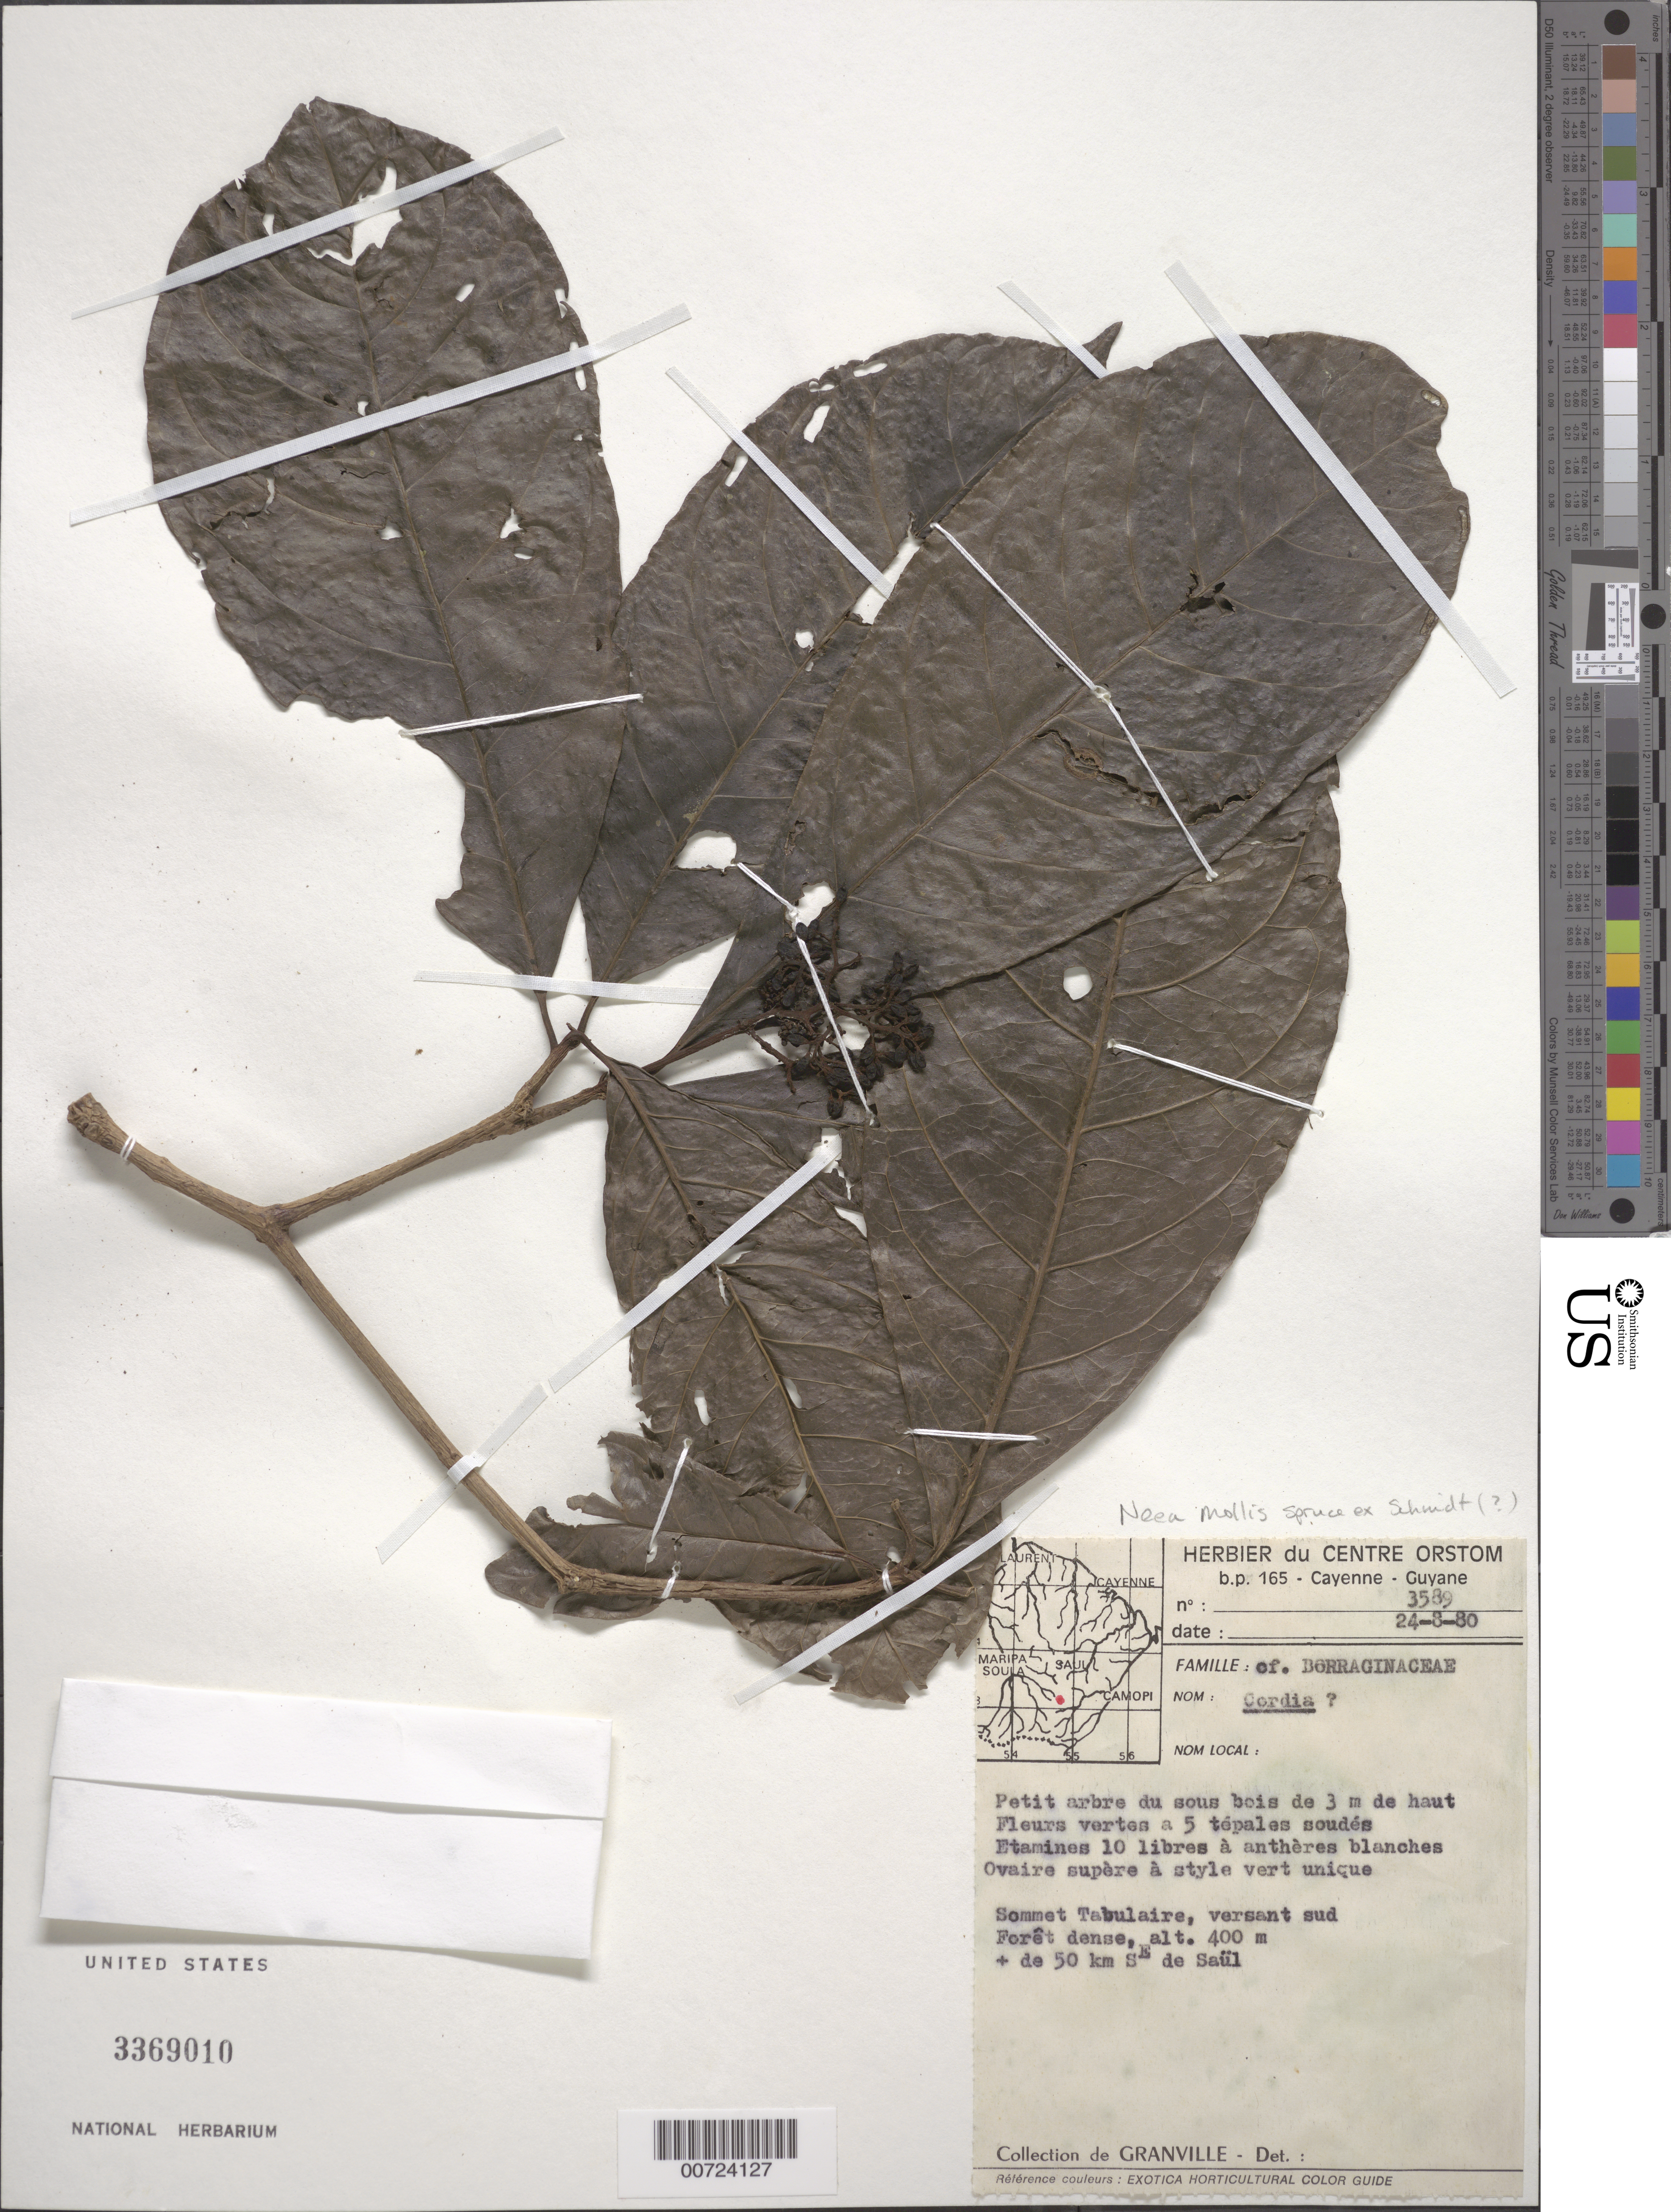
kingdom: Plantae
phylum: Tracheophyta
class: Magnoliopsida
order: Boraginales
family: Cordiaceae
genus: Cordia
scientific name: Cordia naidophila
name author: I.M. Johnst.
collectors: J.-J. de Granville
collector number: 3589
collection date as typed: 24-Aug-80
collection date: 1980-08-24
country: French Guiana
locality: Sommet Tabulaire, ±50 km SE de Saül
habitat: Dense forest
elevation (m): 400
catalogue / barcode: US 3369010